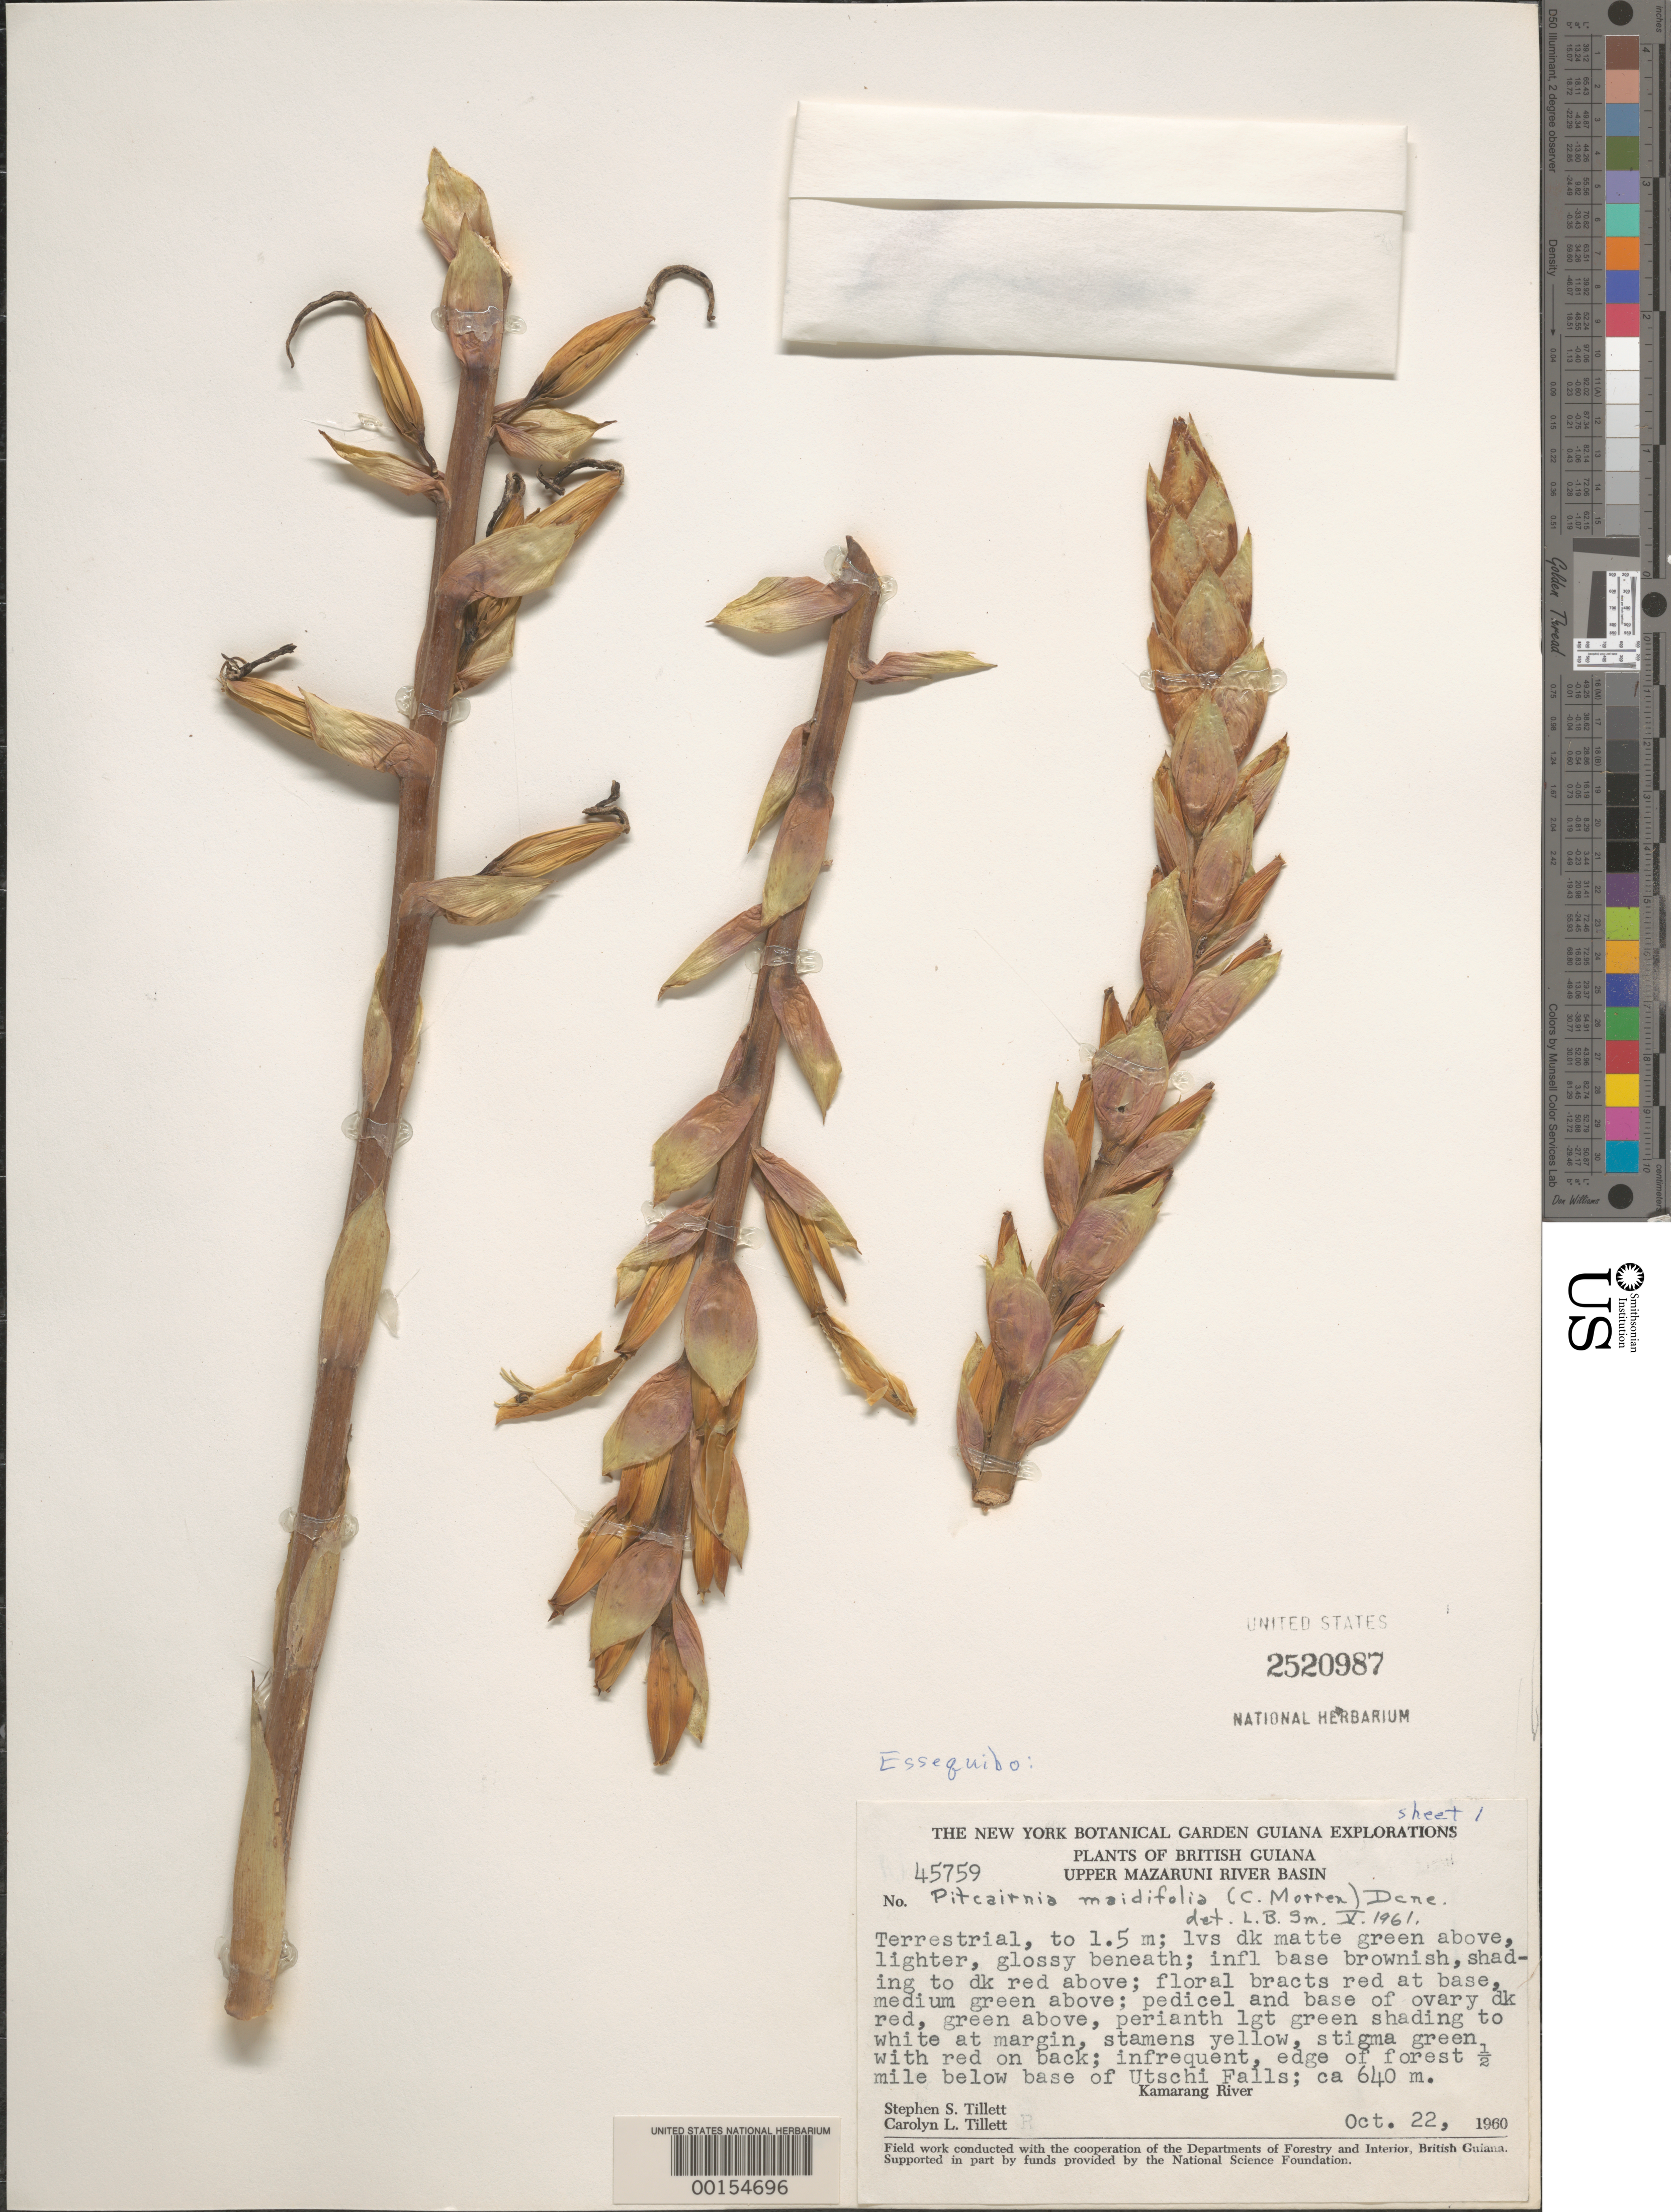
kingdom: Plantae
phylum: Tracheophyta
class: Liliopsida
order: Poales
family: Bromeliaceae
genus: Pitcairnia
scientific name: Pitcairnia maidifolia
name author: (C. Morren) Decne. ex Planch.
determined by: Smith, Lyman B., (US), NMNH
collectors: S. S. Tillett, C. L. Tillett & R. Boyan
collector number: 45759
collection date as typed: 22-Oct-60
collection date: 1960-10-22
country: Guyana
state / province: Cuyuni-Mazaruni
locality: Upper Mazaruni River Basin, Utschi Falls, 0.5 mi below, Kamarang River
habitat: Edge of forest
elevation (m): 640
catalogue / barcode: US 2520987